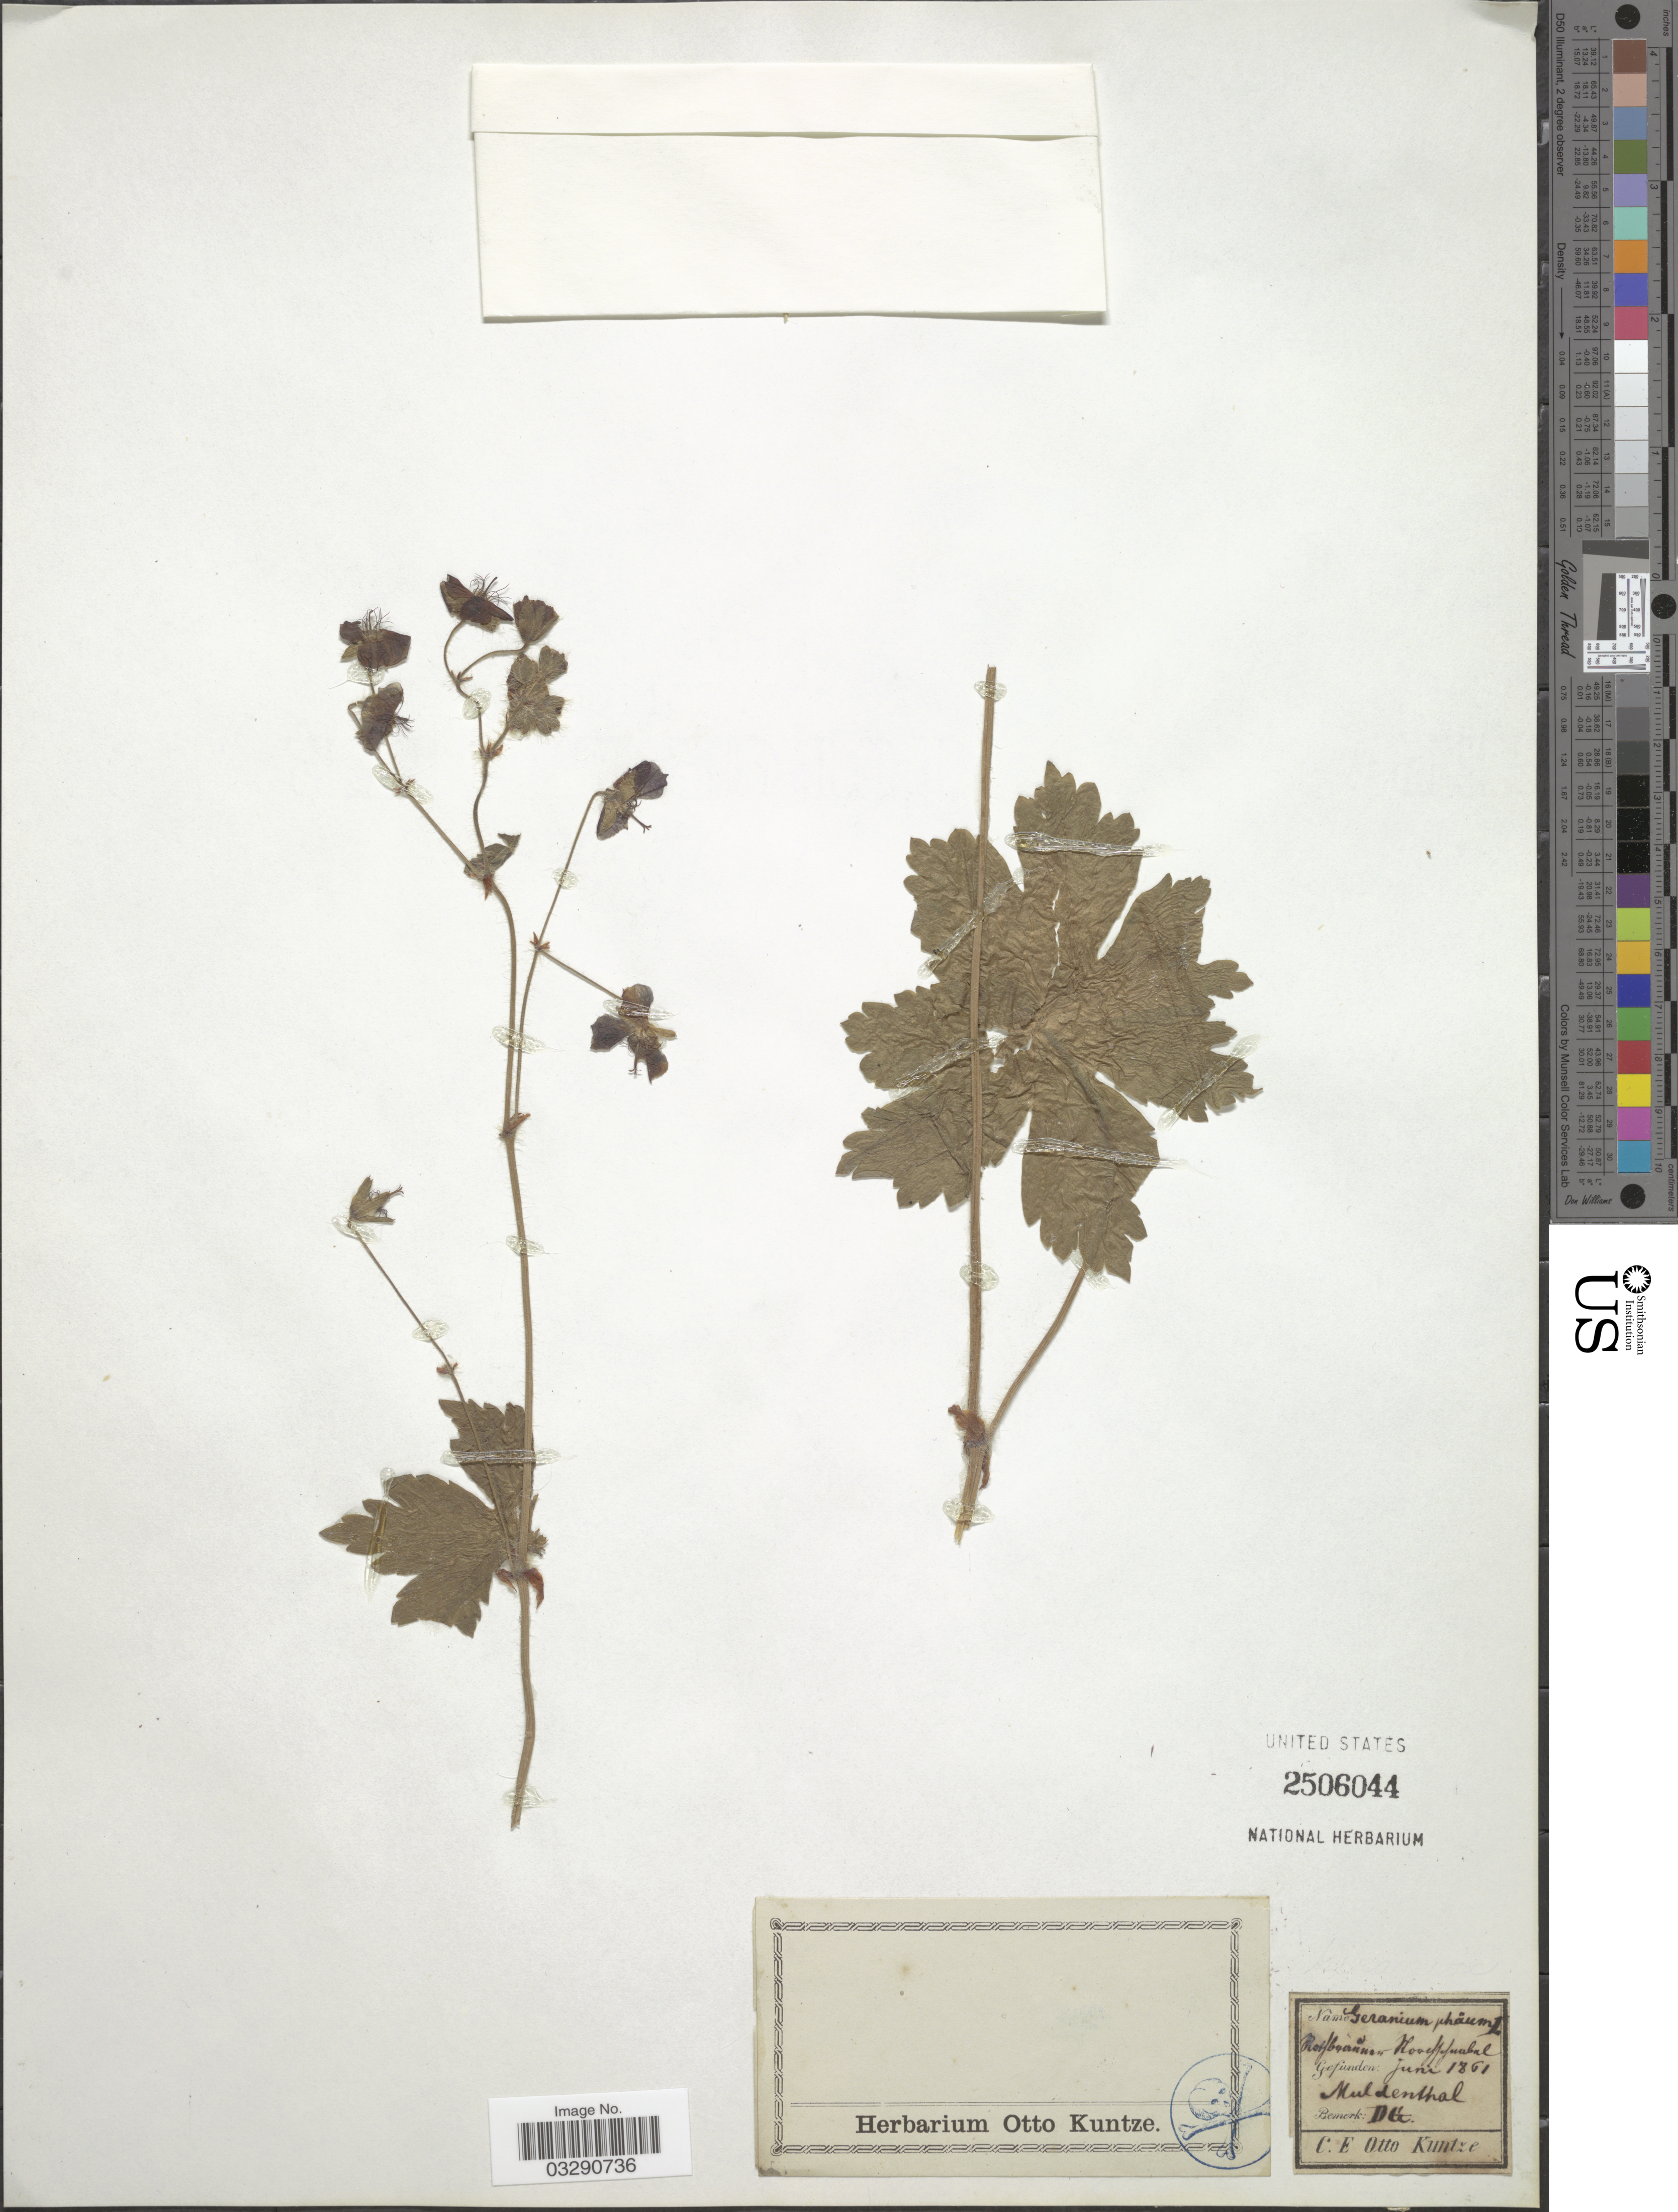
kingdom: Plantae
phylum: Tracheophyta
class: Magnoliopsida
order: Geraniales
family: Geraniaceae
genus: Geranium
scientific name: Geranium phaeum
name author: L.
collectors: C.E.O. Kuntze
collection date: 1861-06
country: Germany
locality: Rotfbuernurn Hoochfchnabal. [interpreted] Nuldenthal.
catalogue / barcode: US 2506044